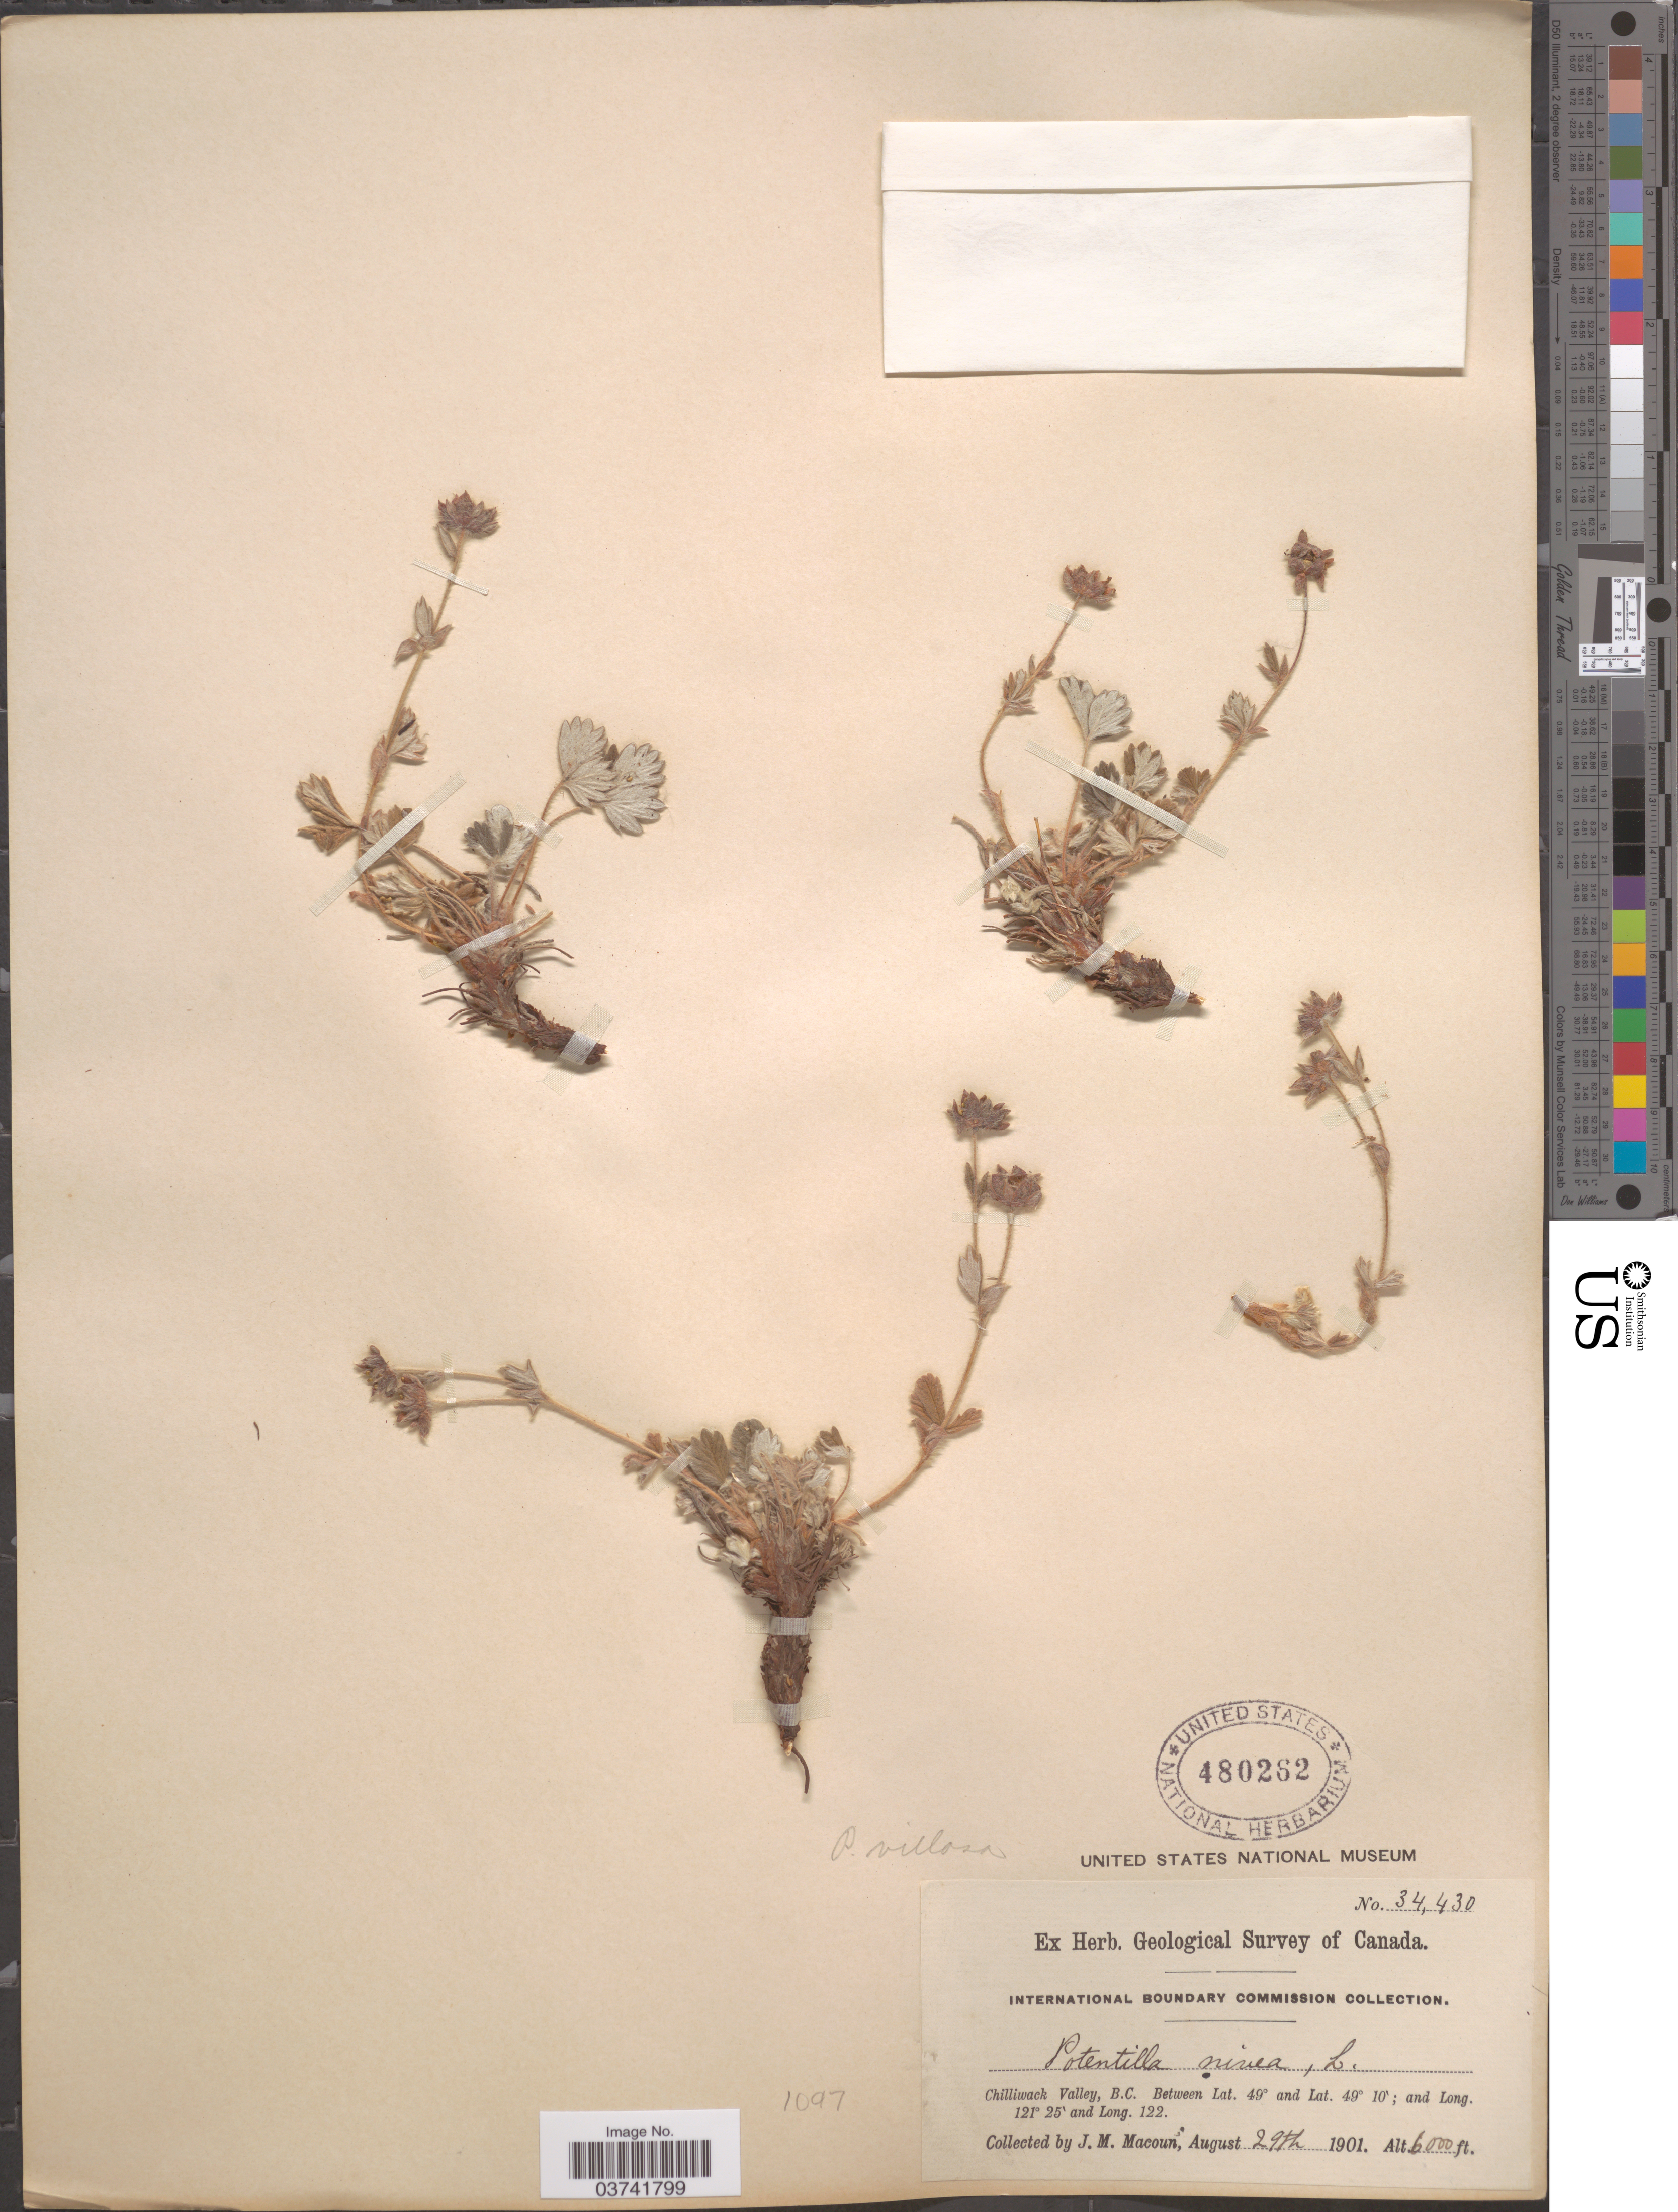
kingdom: Plantae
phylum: Tracheophyta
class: Magnoliopsida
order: Rosales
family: Rosaceae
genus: Potentilla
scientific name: Potentilla villosa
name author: Pall. ex Pursh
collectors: J. M. Macoun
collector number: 34430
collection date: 1901-08-29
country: Canada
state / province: British Columbia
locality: Chilliwack Valley, B.C.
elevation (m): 1829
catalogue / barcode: US 480262